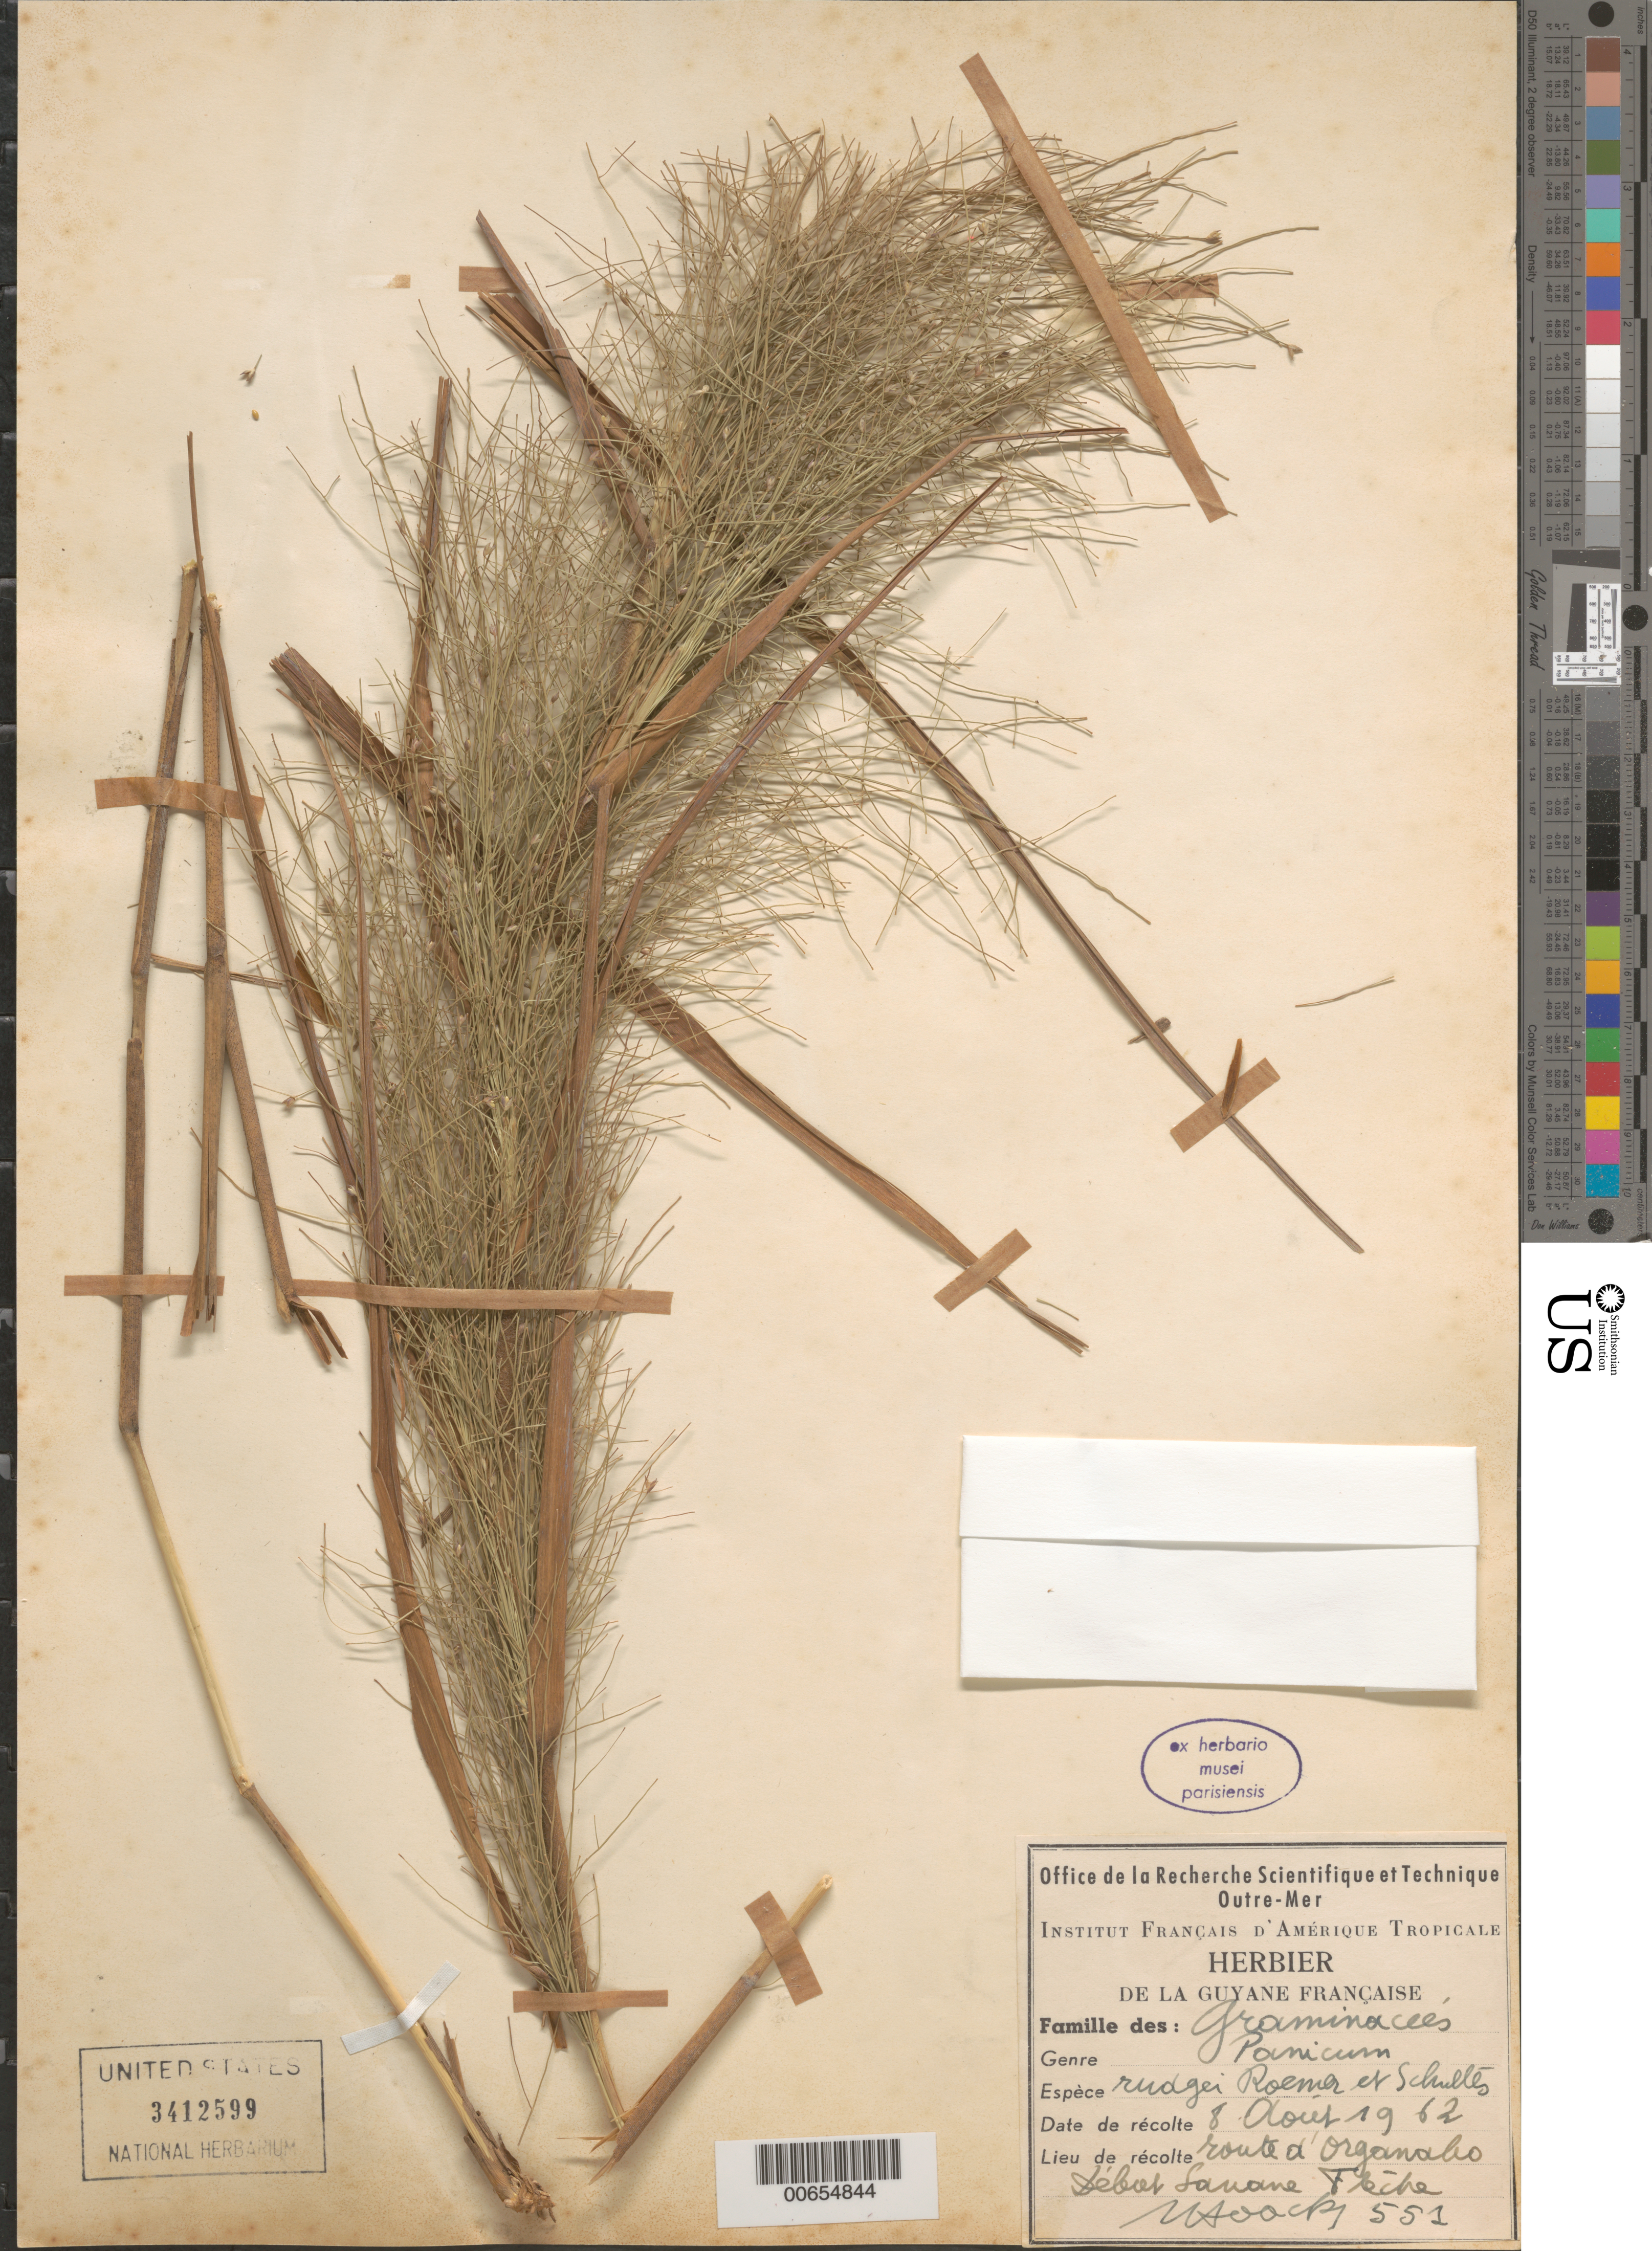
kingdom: Plantae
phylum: Tracheophyta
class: Liliopsida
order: Poales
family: Poaceae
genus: Panicum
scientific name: Panicum rudgei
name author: Roem. & Schult.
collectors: J. Hoock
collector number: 551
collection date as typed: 8-Aug-62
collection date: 1962-08-08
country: French Guiana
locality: Route d'Organabo, debut Savane Fléche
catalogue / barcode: US 3412599